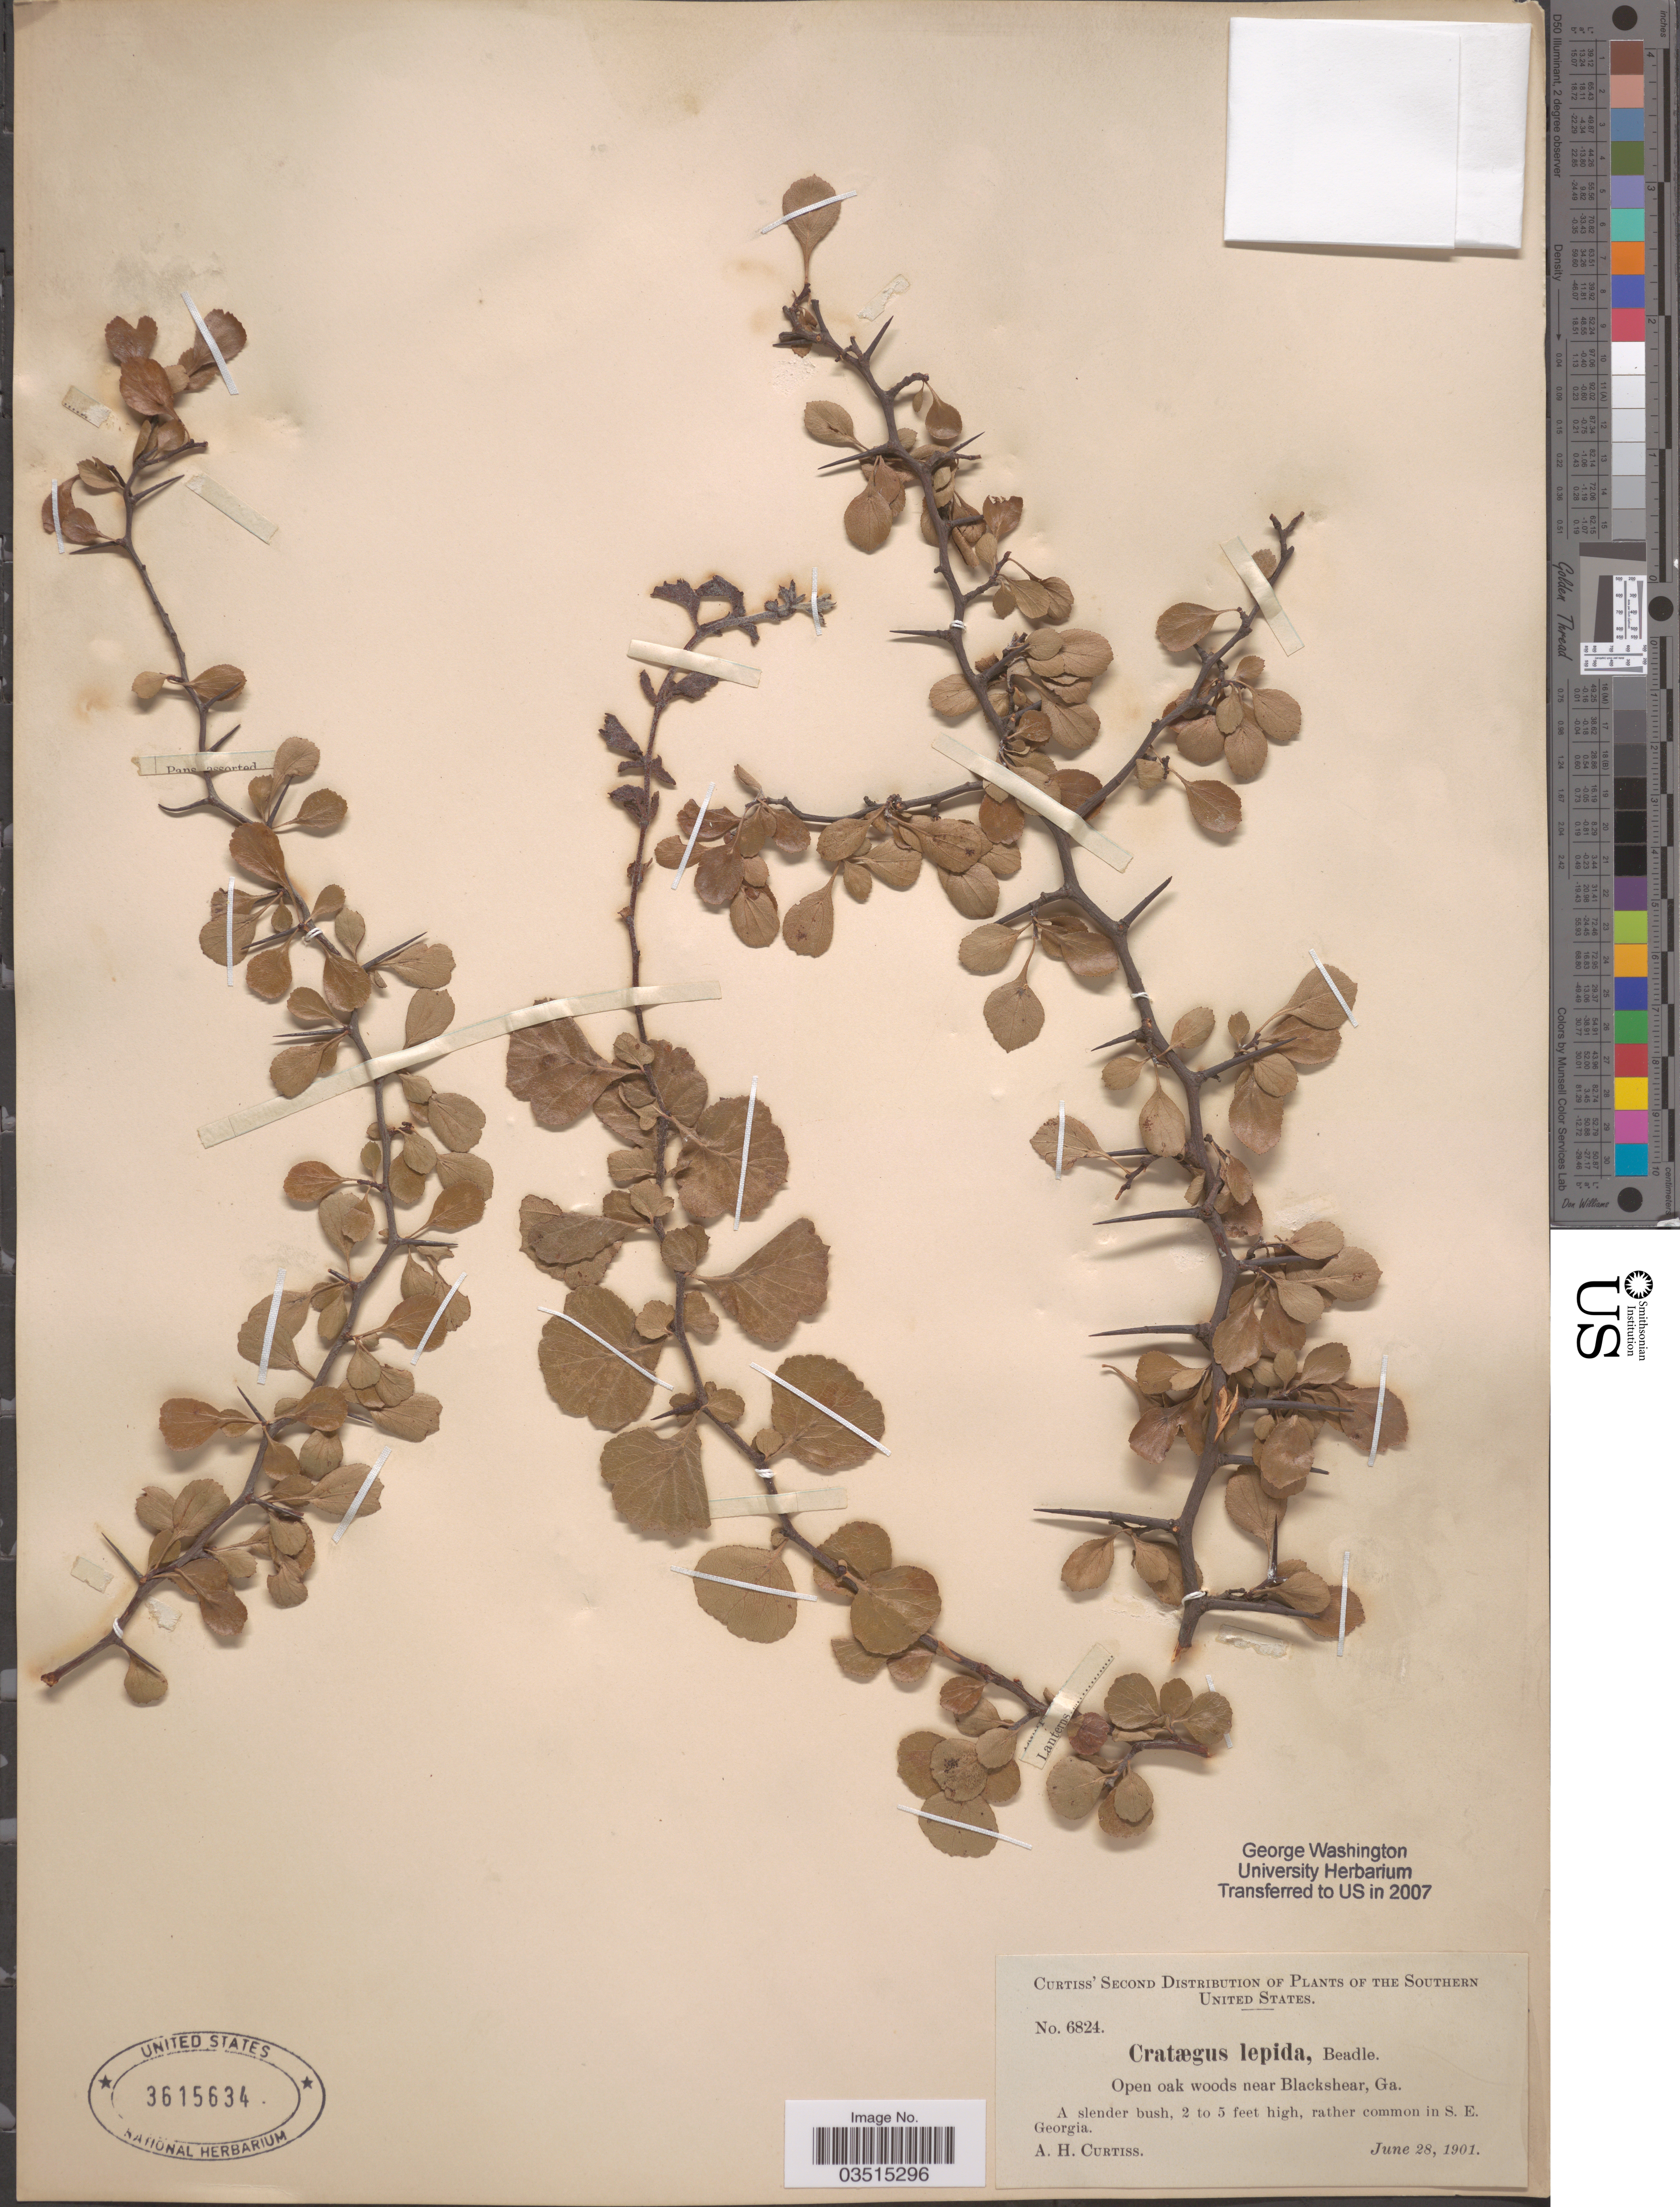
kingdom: Plantae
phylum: Tracheophyta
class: Magnoliopsida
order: Rosales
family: Rosaceae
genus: Crataegus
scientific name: Crataegus lepida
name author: Beadle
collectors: A. H. Curtiss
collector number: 6824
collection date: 1901-06-28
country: United States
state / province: Georgia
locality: The Southern United States. Near Blackshear. S.E. Georgia.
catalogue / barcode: US 3615634